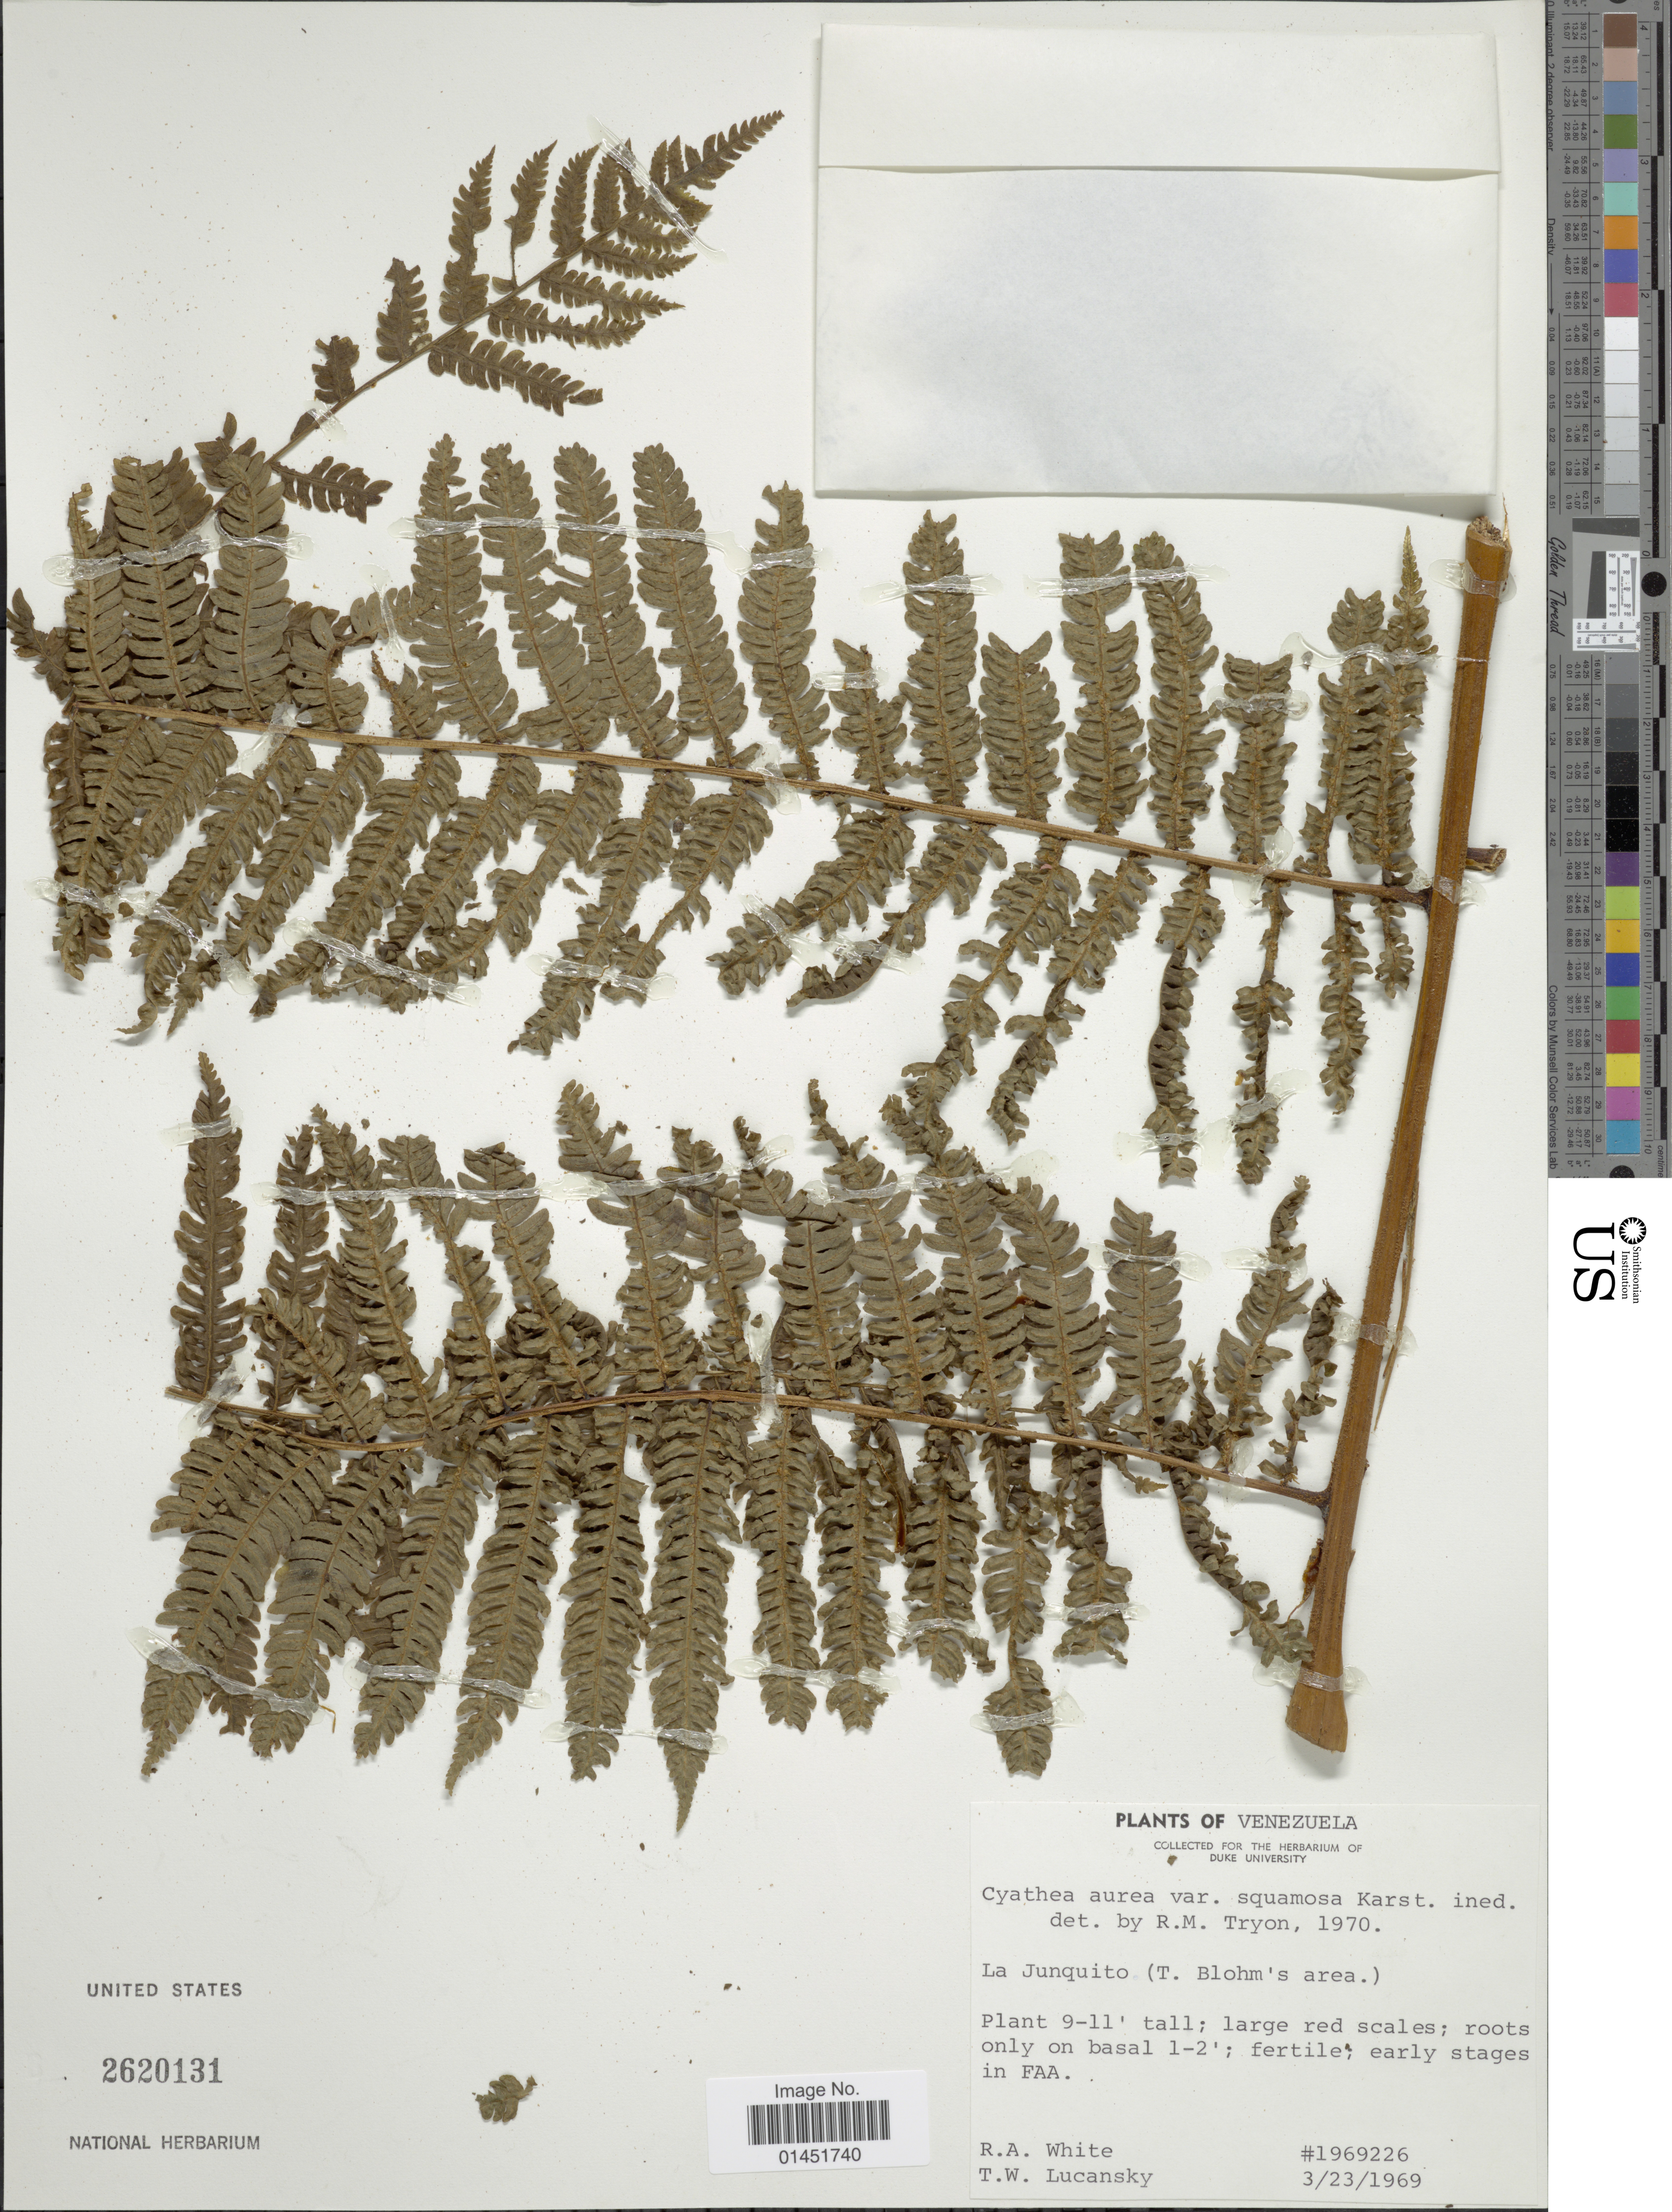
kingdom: Plantae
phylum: Tracheophyta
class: Polypodiopsida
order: Cyatheales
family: Cyatheaceae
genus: Cyathea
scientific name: Cyathea fulva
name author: (M. Martens & Galeotti) Fée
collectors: R. A. White & T. Lucansky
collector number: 1969226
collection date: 1969-03-23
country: Venezuela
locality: La Junquito ( T. Blohm's area).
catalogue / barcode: US 2620131